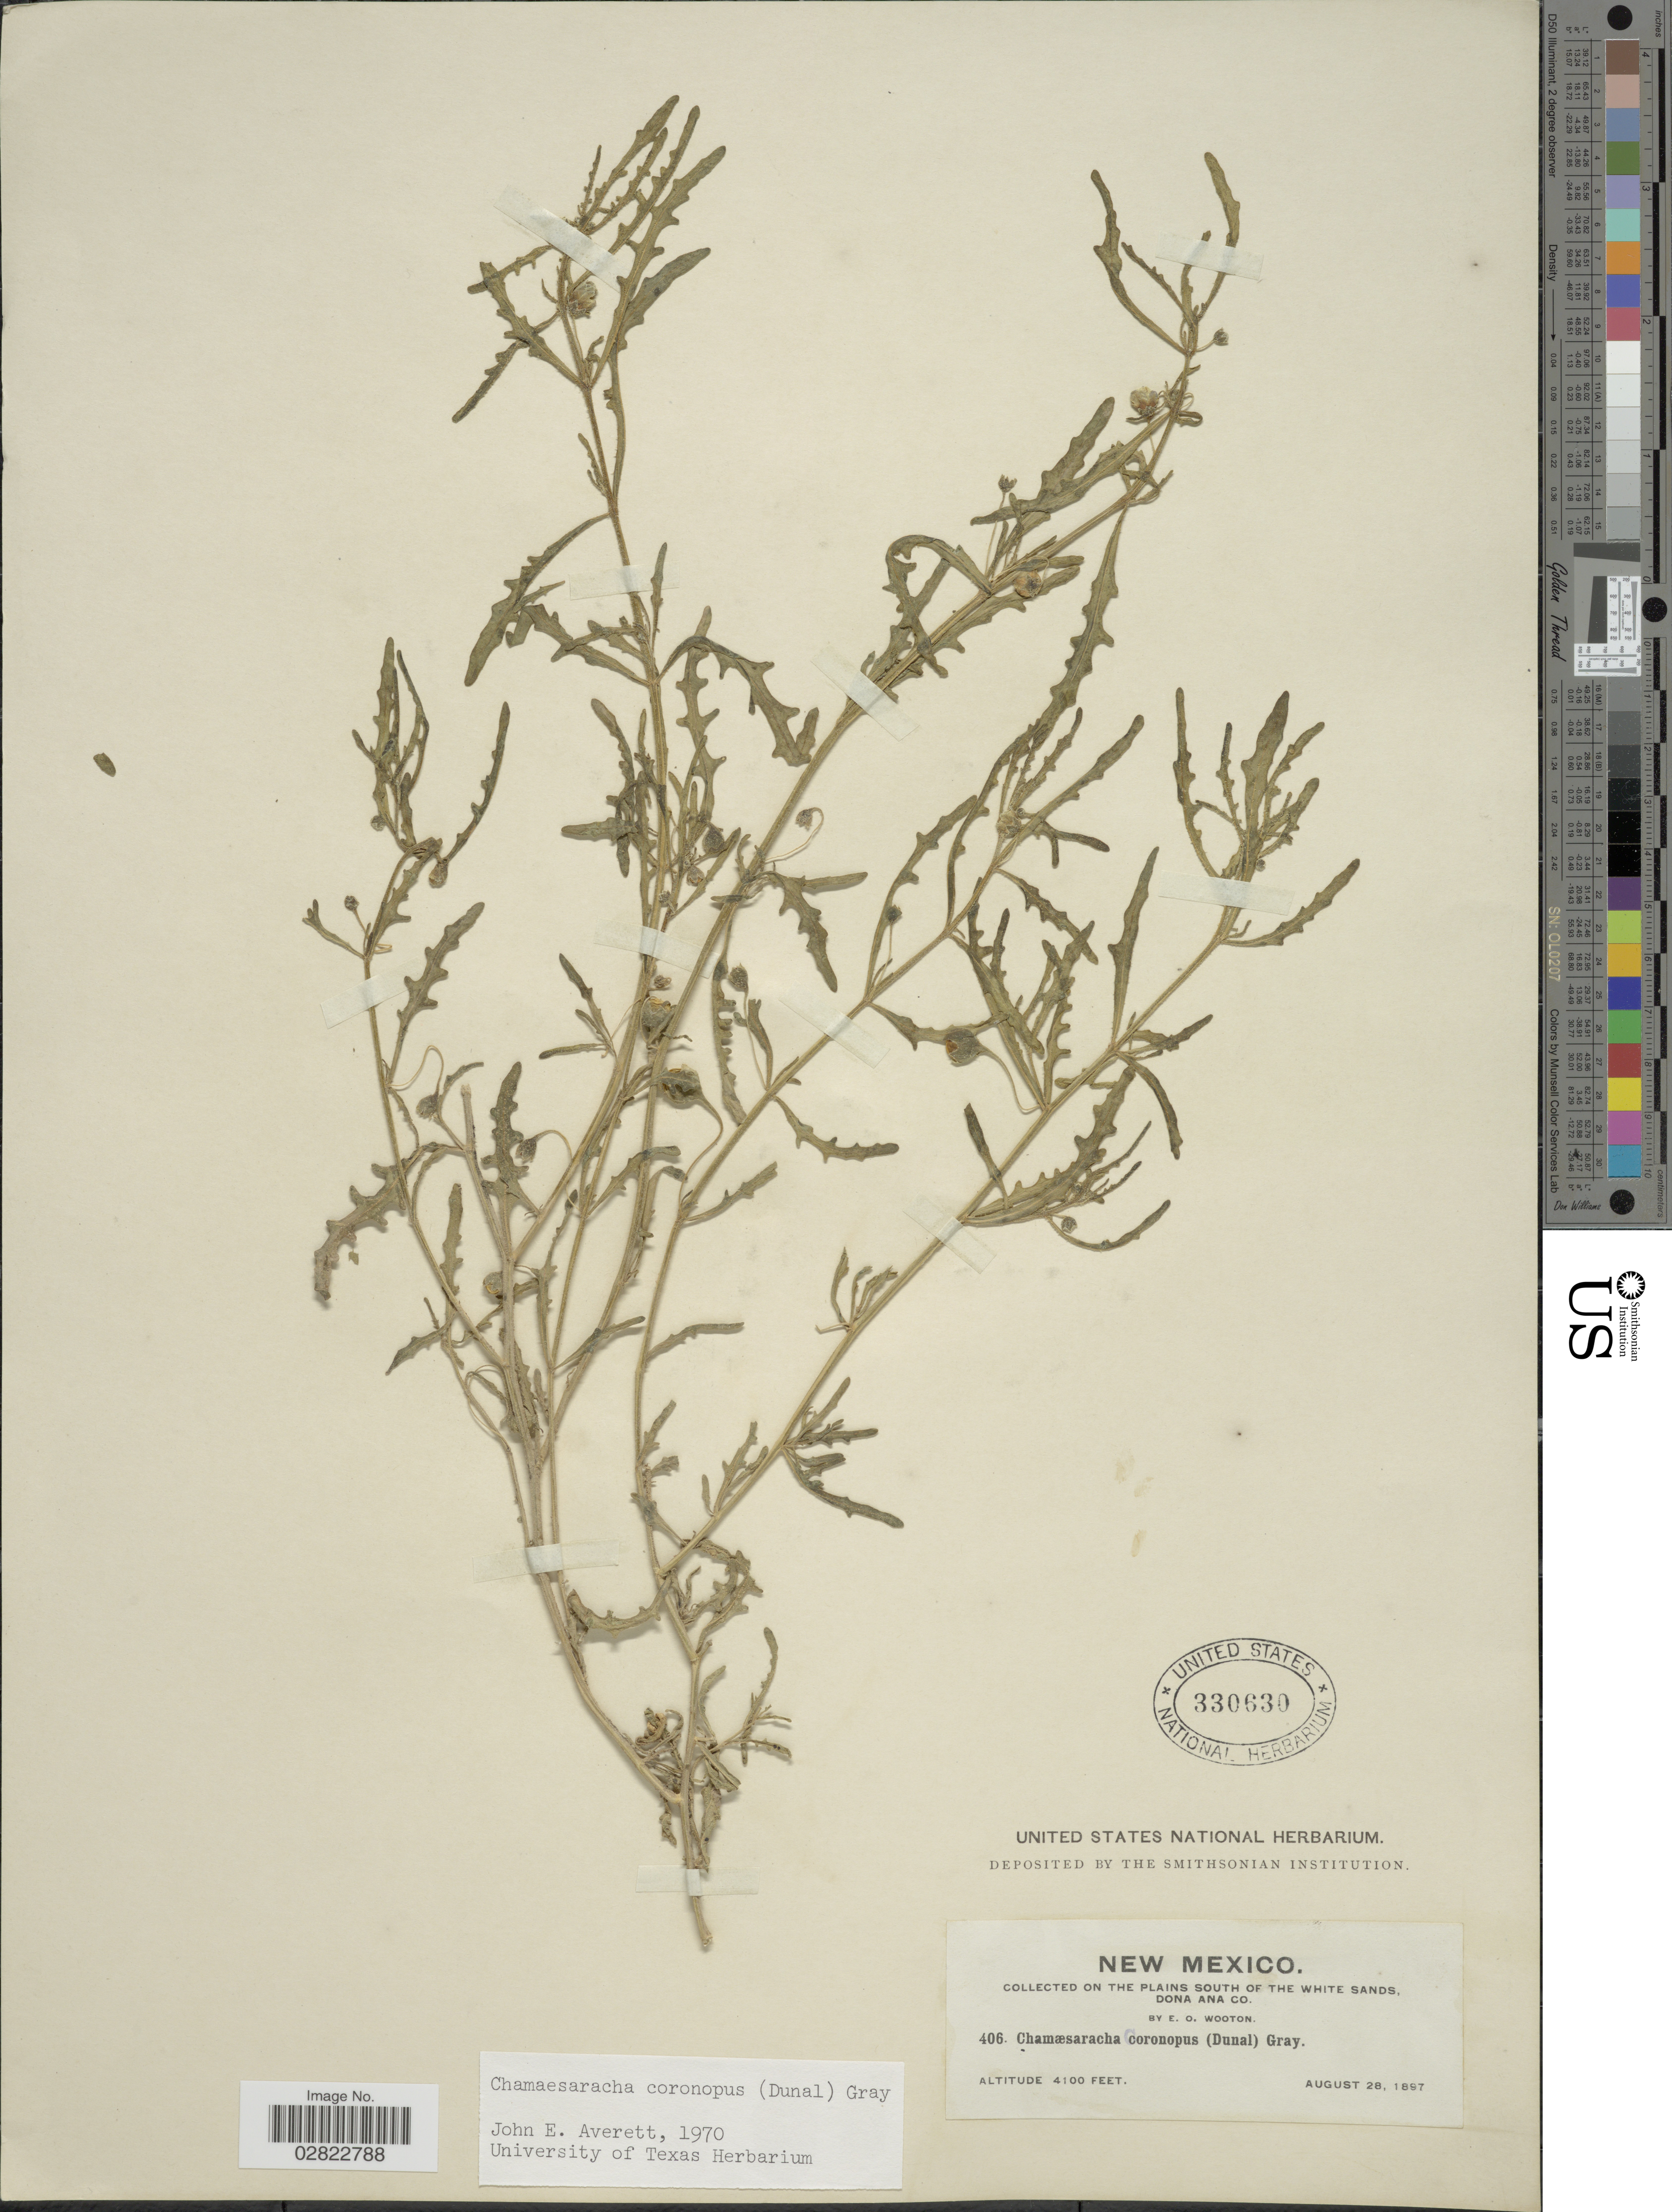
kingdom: Plantae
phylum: Tracheophyta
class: Magnoliopsida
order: Solanales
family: Solanaceae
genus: Chamaesaracha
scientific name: Chamaesaracha coronopus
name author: (Dunal) A. Gray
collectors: E. O. Wooton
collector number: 406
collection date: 1897-08-28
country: United States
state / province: New Mexico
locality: On the plains south of the White Sands, Dona Ana Co.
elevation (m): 1250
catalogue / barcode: US 330630